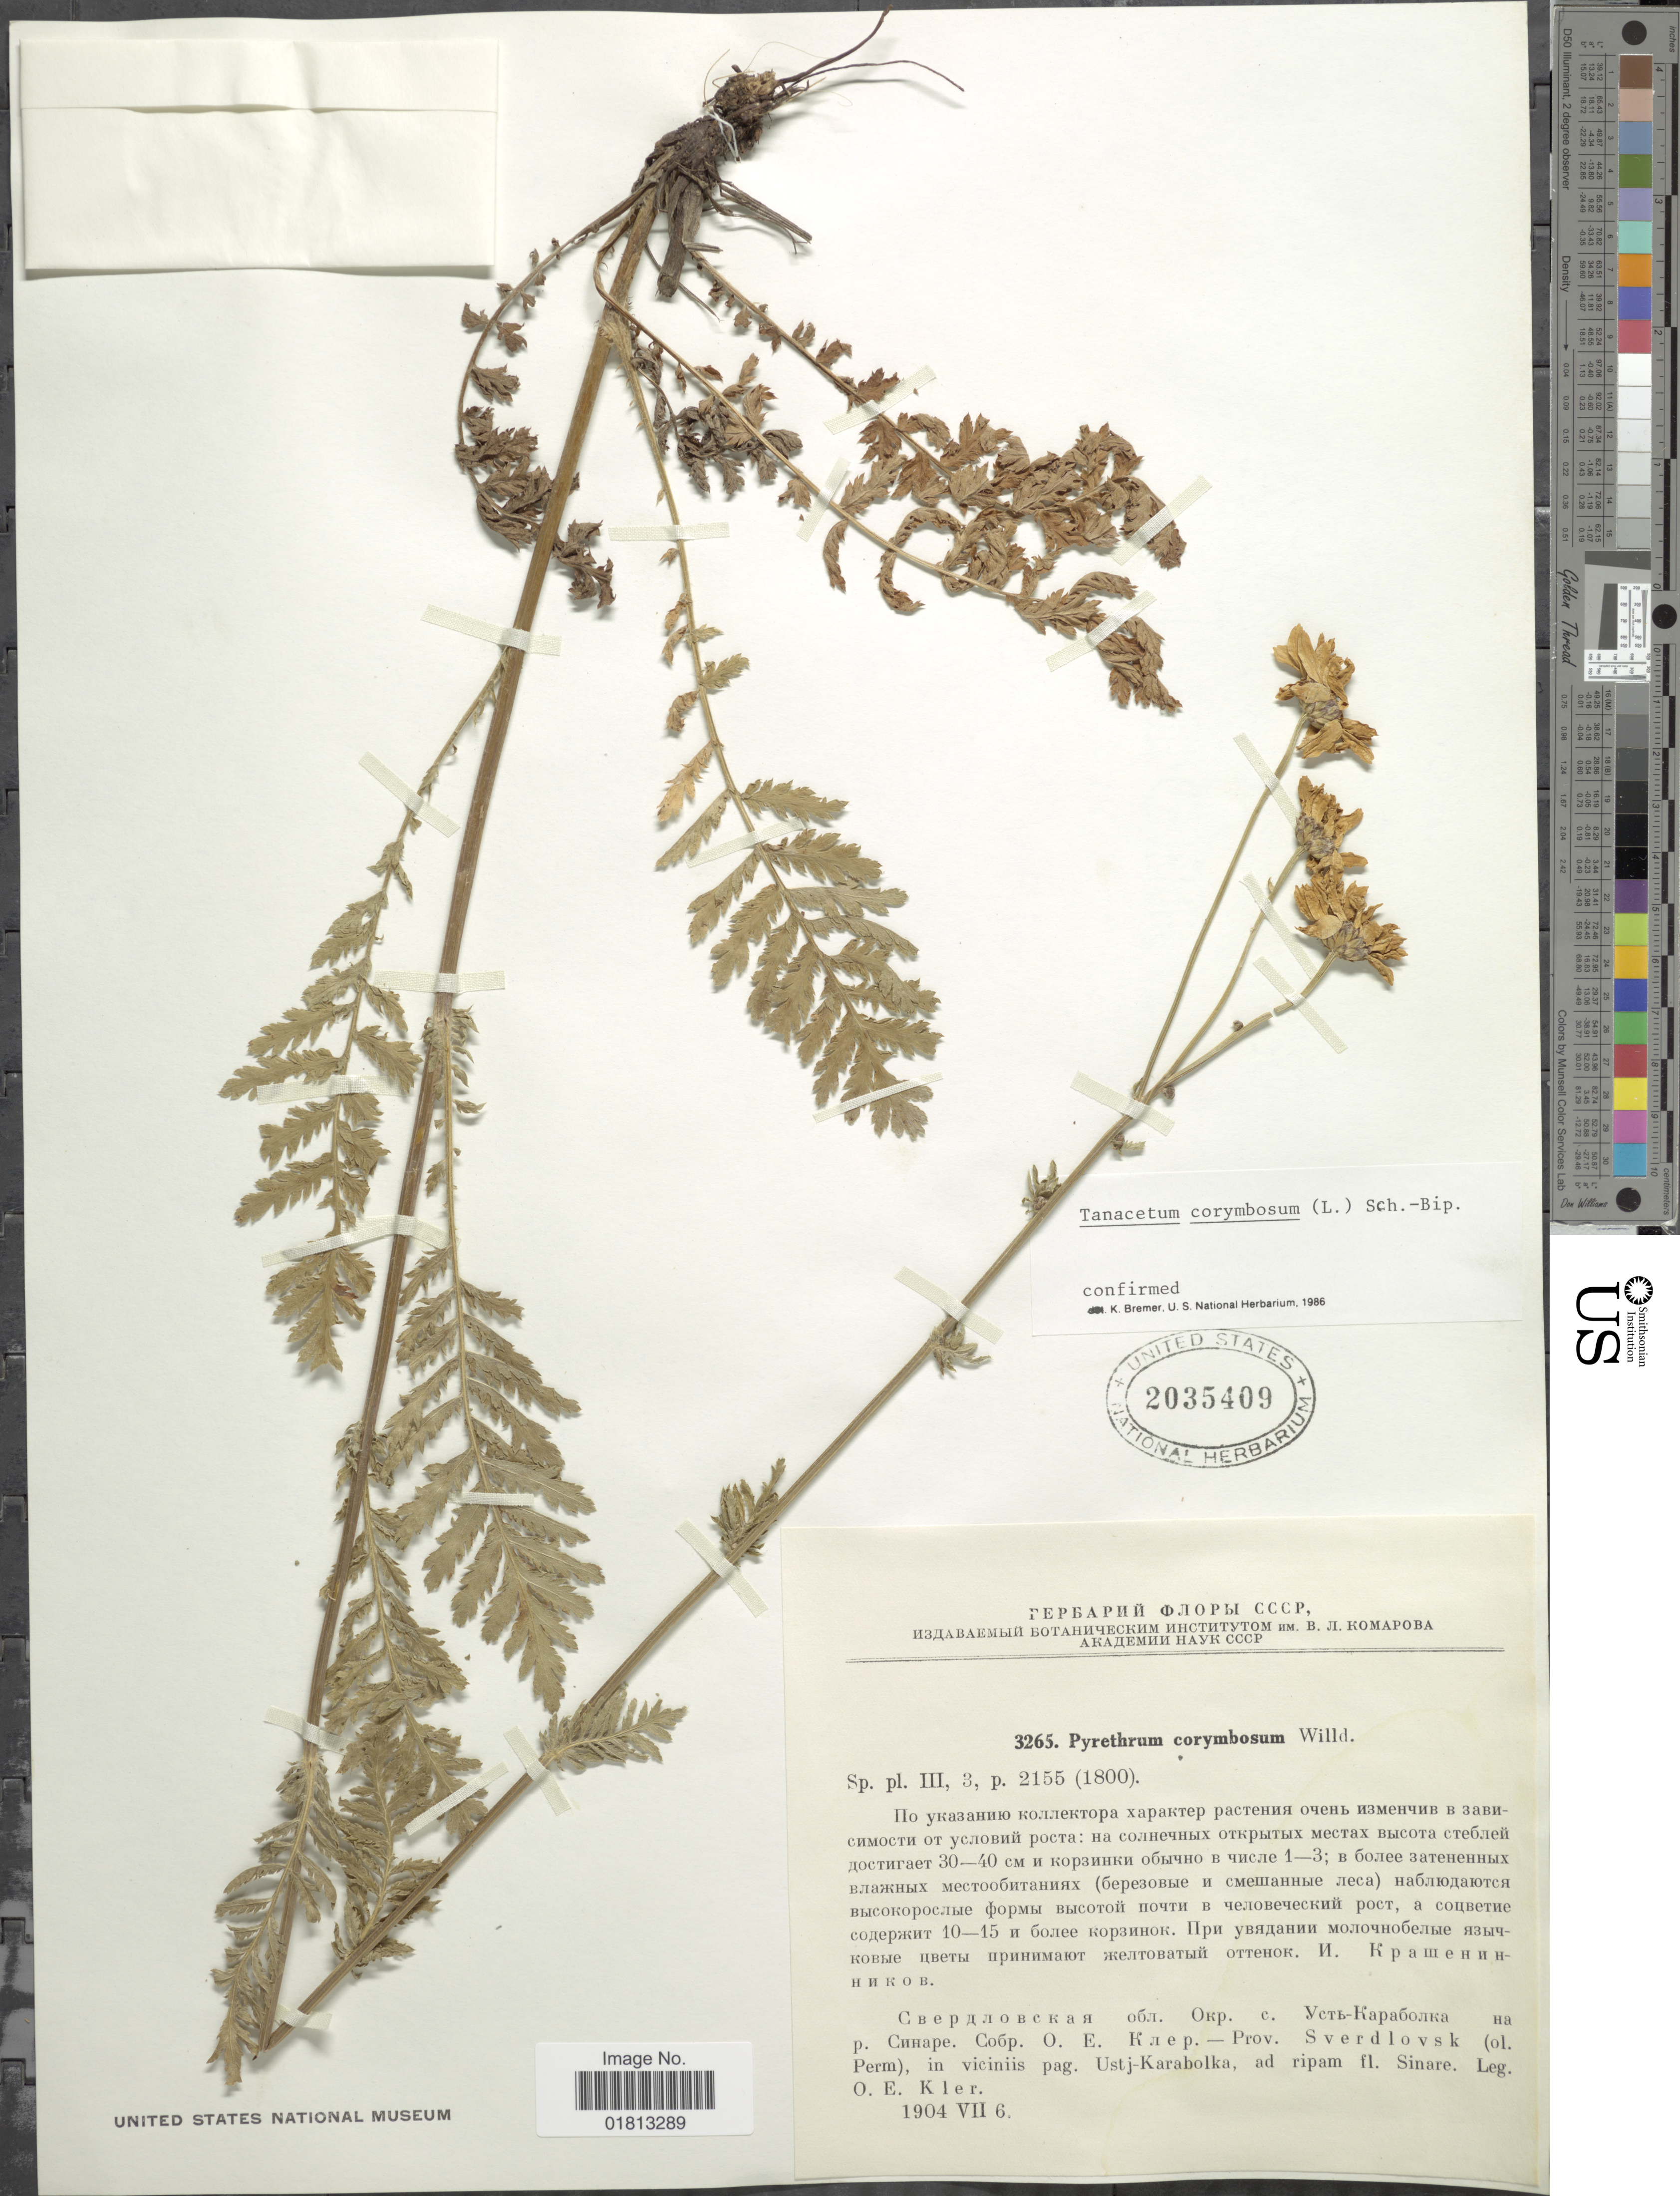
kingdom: Plantae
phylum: Tracheophyta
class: Magnoliopsida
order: Asterales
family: Asteraceae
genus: Tanacetum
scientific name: Tanacetum corymbosum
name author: (L.) Sch. Bip.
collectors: O. Kler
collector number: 3265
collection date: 1904-07-06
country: Russian Federation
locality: Prov. Sverdovsk (ol. Perm), in viciniis pag. Ustj-Karalbolka, ad ripam fl. Sinare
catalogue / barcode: US 2035409